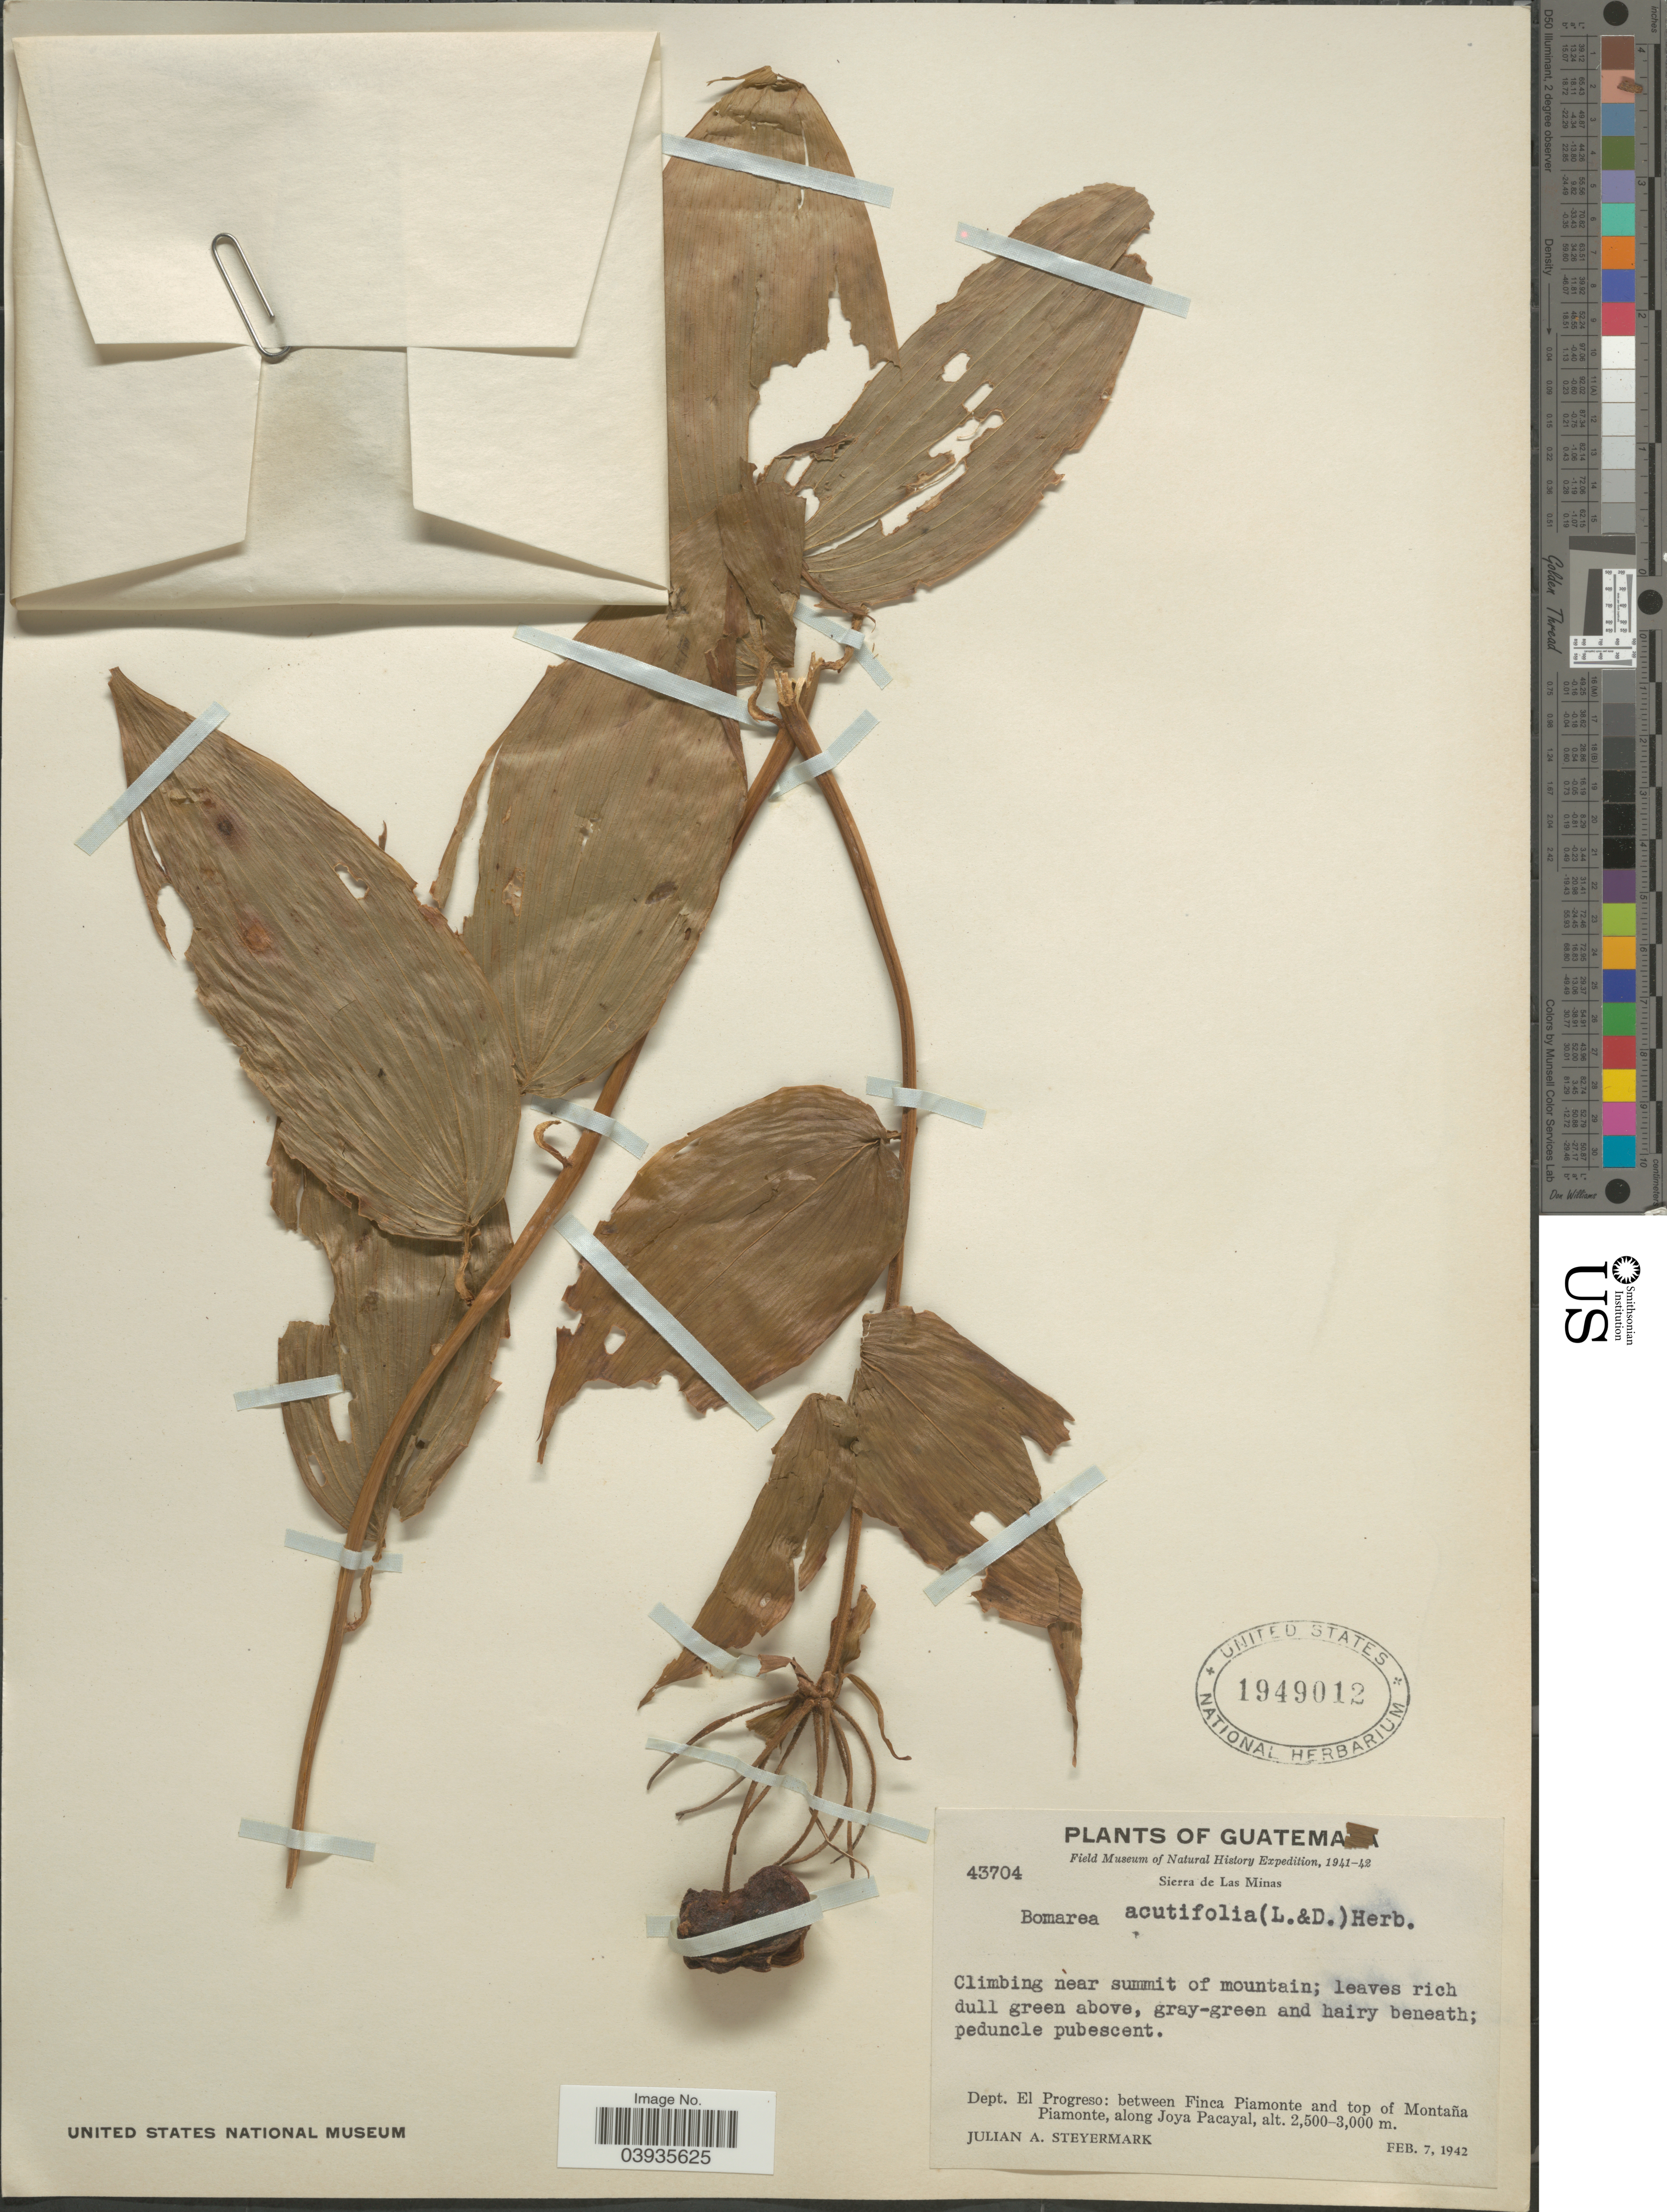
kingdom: Plantae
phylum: Tracheophyta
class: Liliopsida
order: Liliales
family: Alstroemeriaceae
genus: Bomarea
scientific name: Bomarea acutifolia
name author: (Link & Otto) Herb.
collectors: J. Steyermark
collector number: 43704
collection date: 1942-02-07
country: Guatemala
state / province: El Progreso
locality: Sierra de Las Minas. Dept. El Progreso: between Finca Piamonte and top of Montaña Piamonte, along Joya Pacayal.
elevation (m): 2500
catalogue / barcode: US 1949012